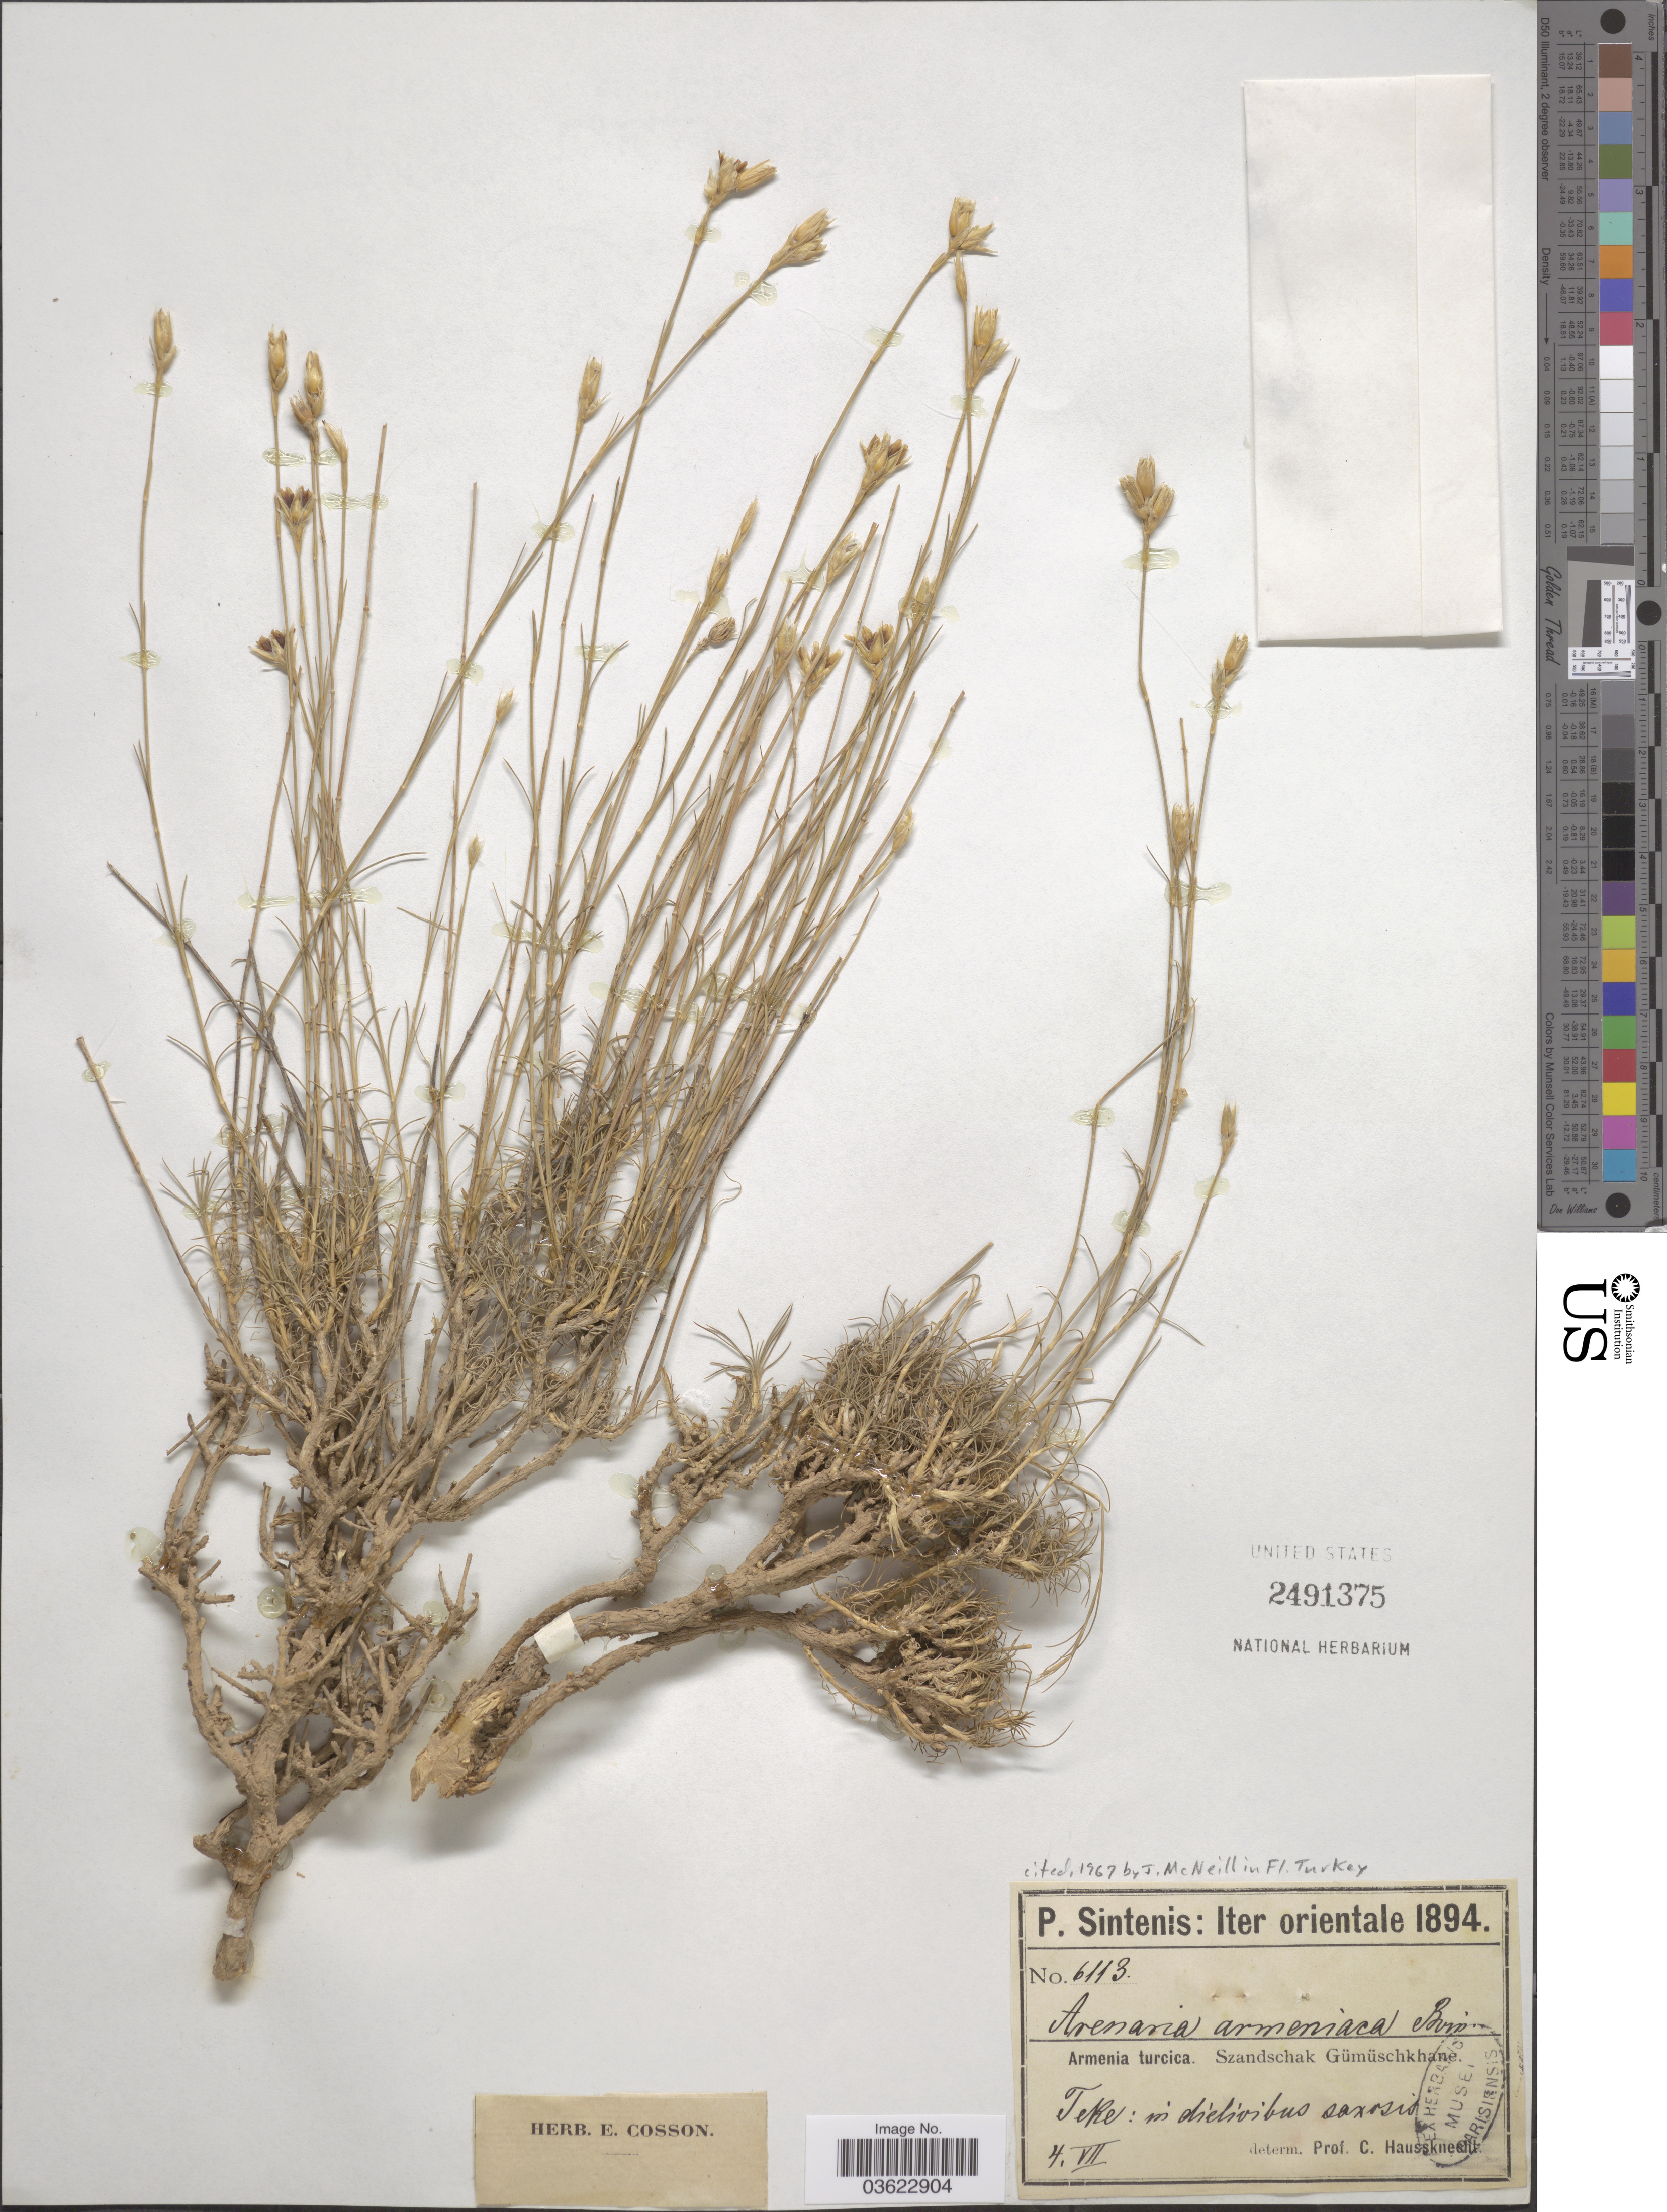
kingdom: Plantae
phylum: Tracheophyta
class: Magnoliopsida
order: Caryophyllales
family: Caryophyllaceae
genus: Eremogone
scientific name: Eremogone armeniaca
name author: (Boiss.) Holub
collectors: P. Sintenis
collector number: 6113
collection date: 1894-07-04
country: Armenia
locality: Iter orientale. Armenia turcica. Szandschak Gümüschkhane. Teke: in diclivibus saxosis.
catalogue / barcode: US 2491375